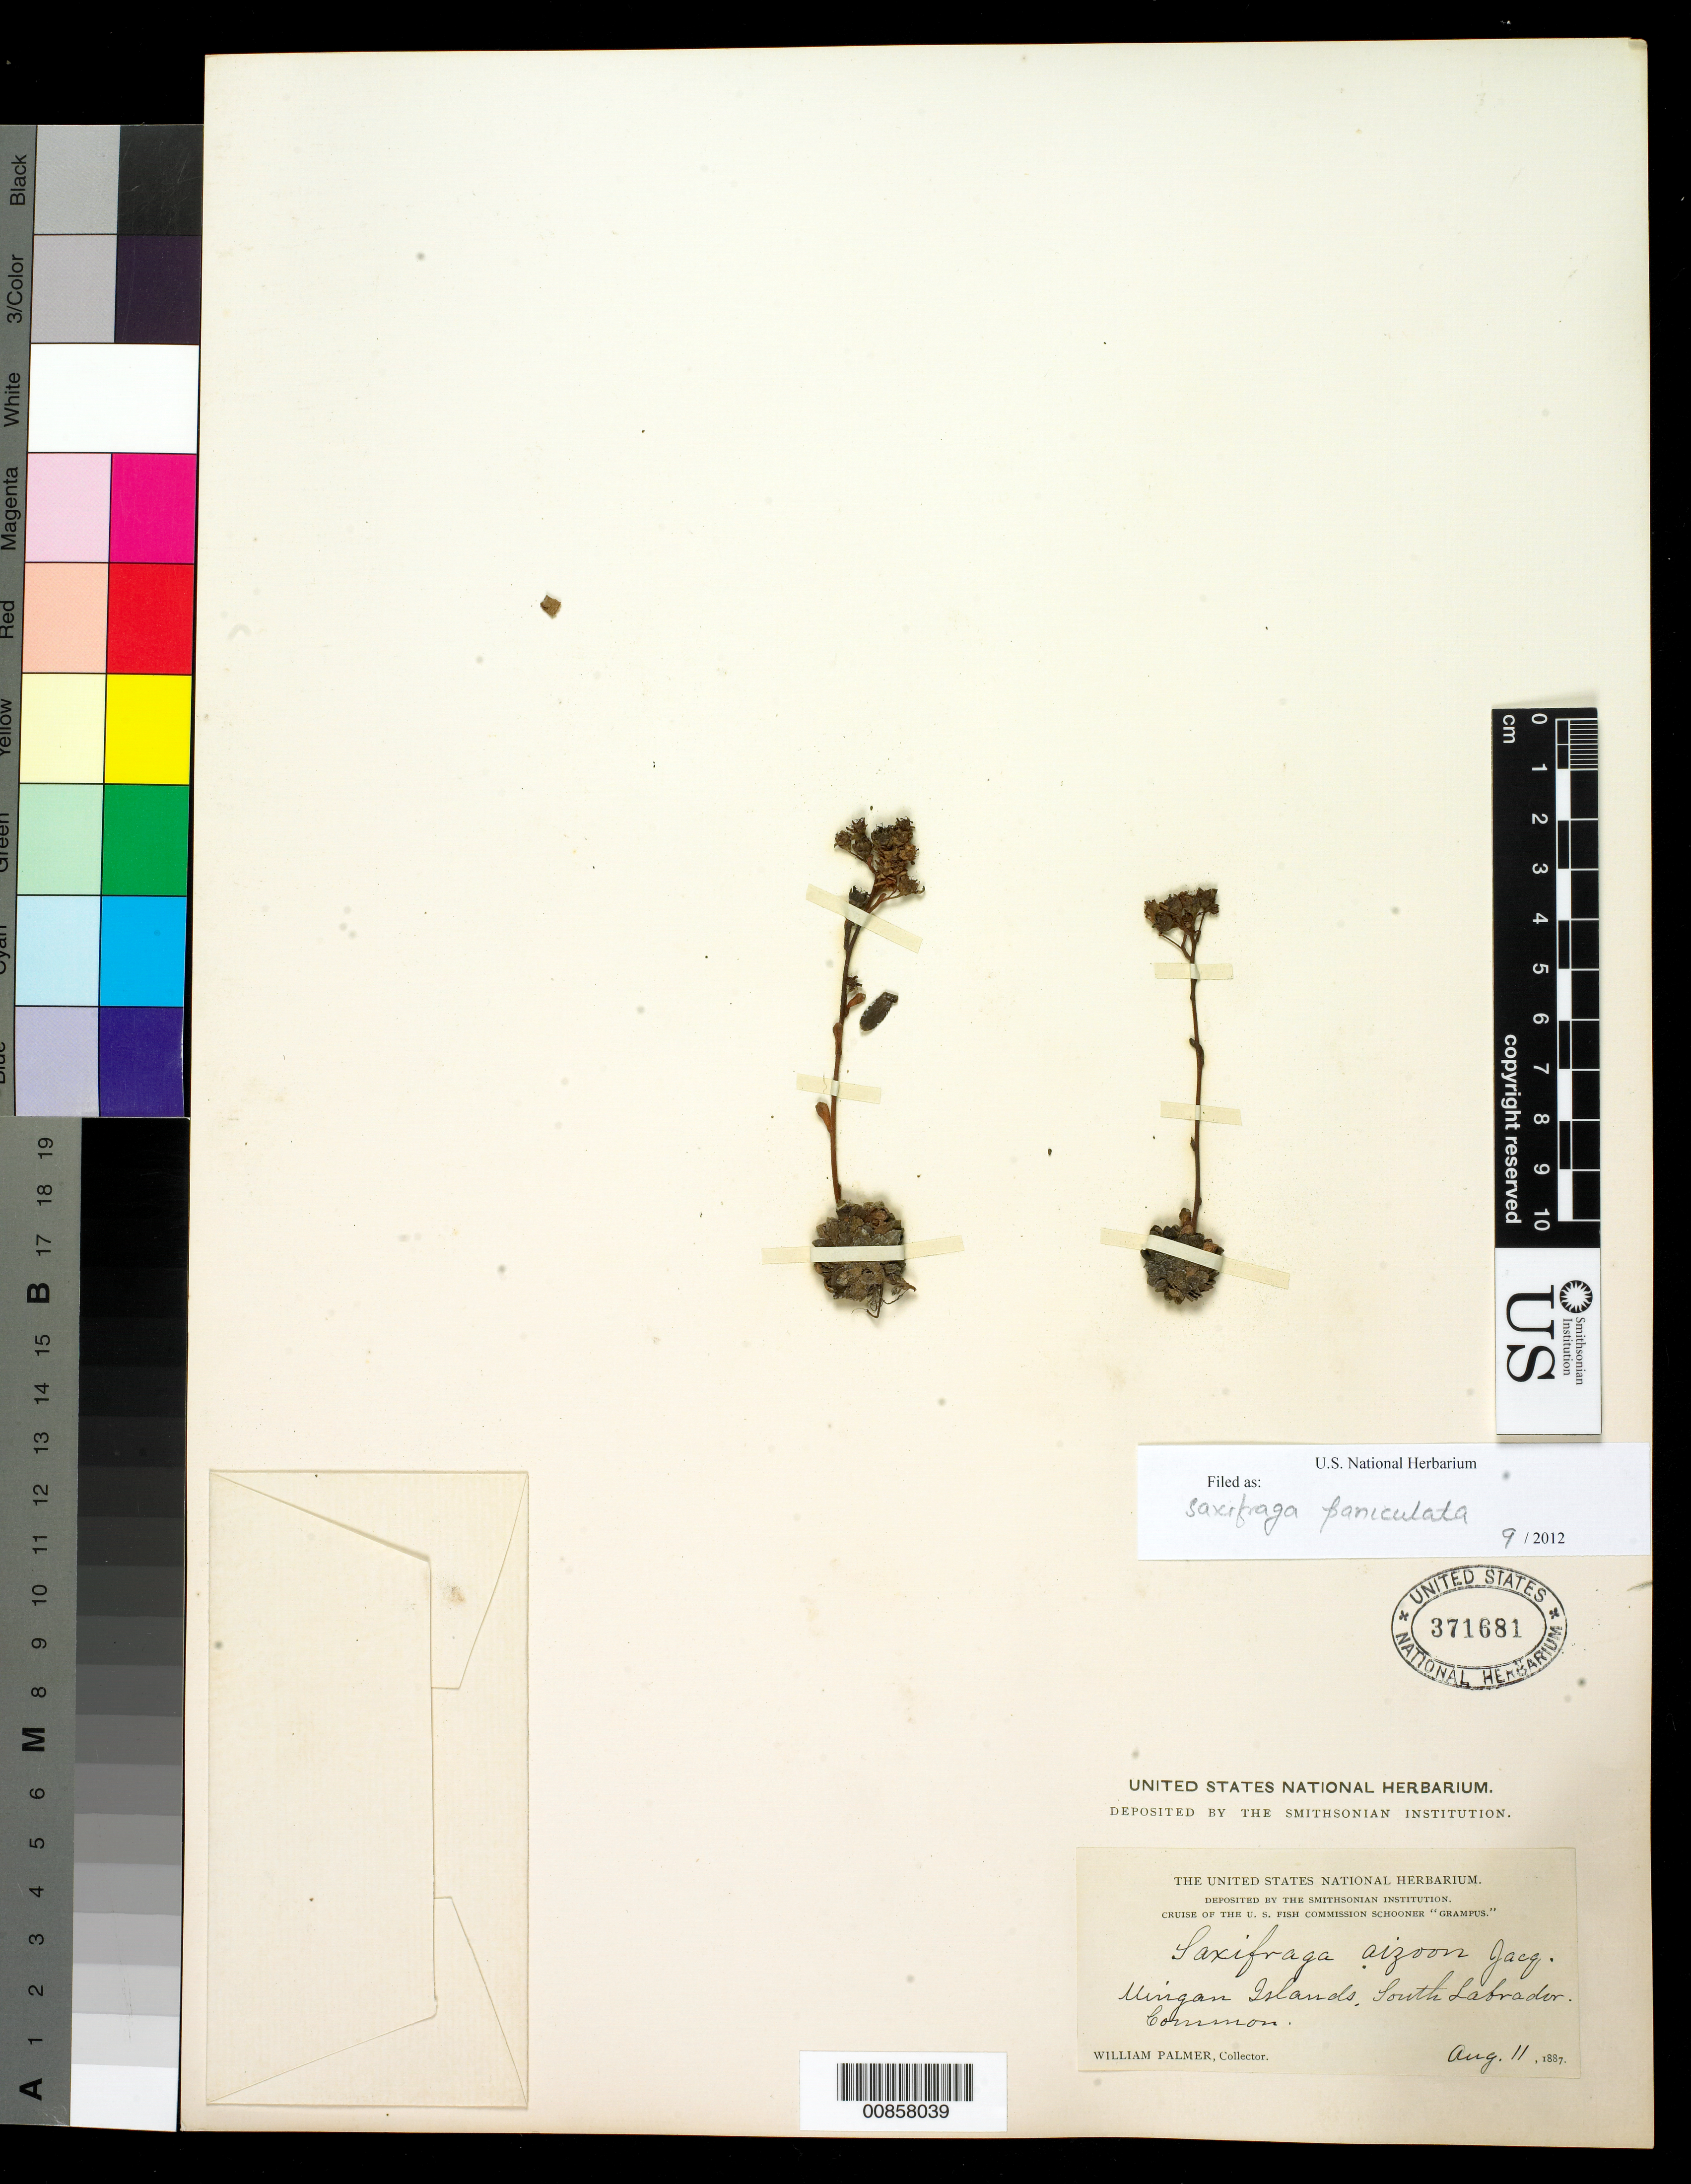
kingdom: Plantae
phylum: Tracheophyta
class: Magnoliopsida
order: Saxifragales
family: Saxifragaceae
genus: Saxifraga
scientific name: Saxifraga paniculata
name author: Mill.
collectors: W. Palmer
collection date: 1887-08-11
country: Canada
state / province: Newfoundland and Labrador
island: Mingan Is.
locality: South Labrador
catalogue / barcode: US 371681